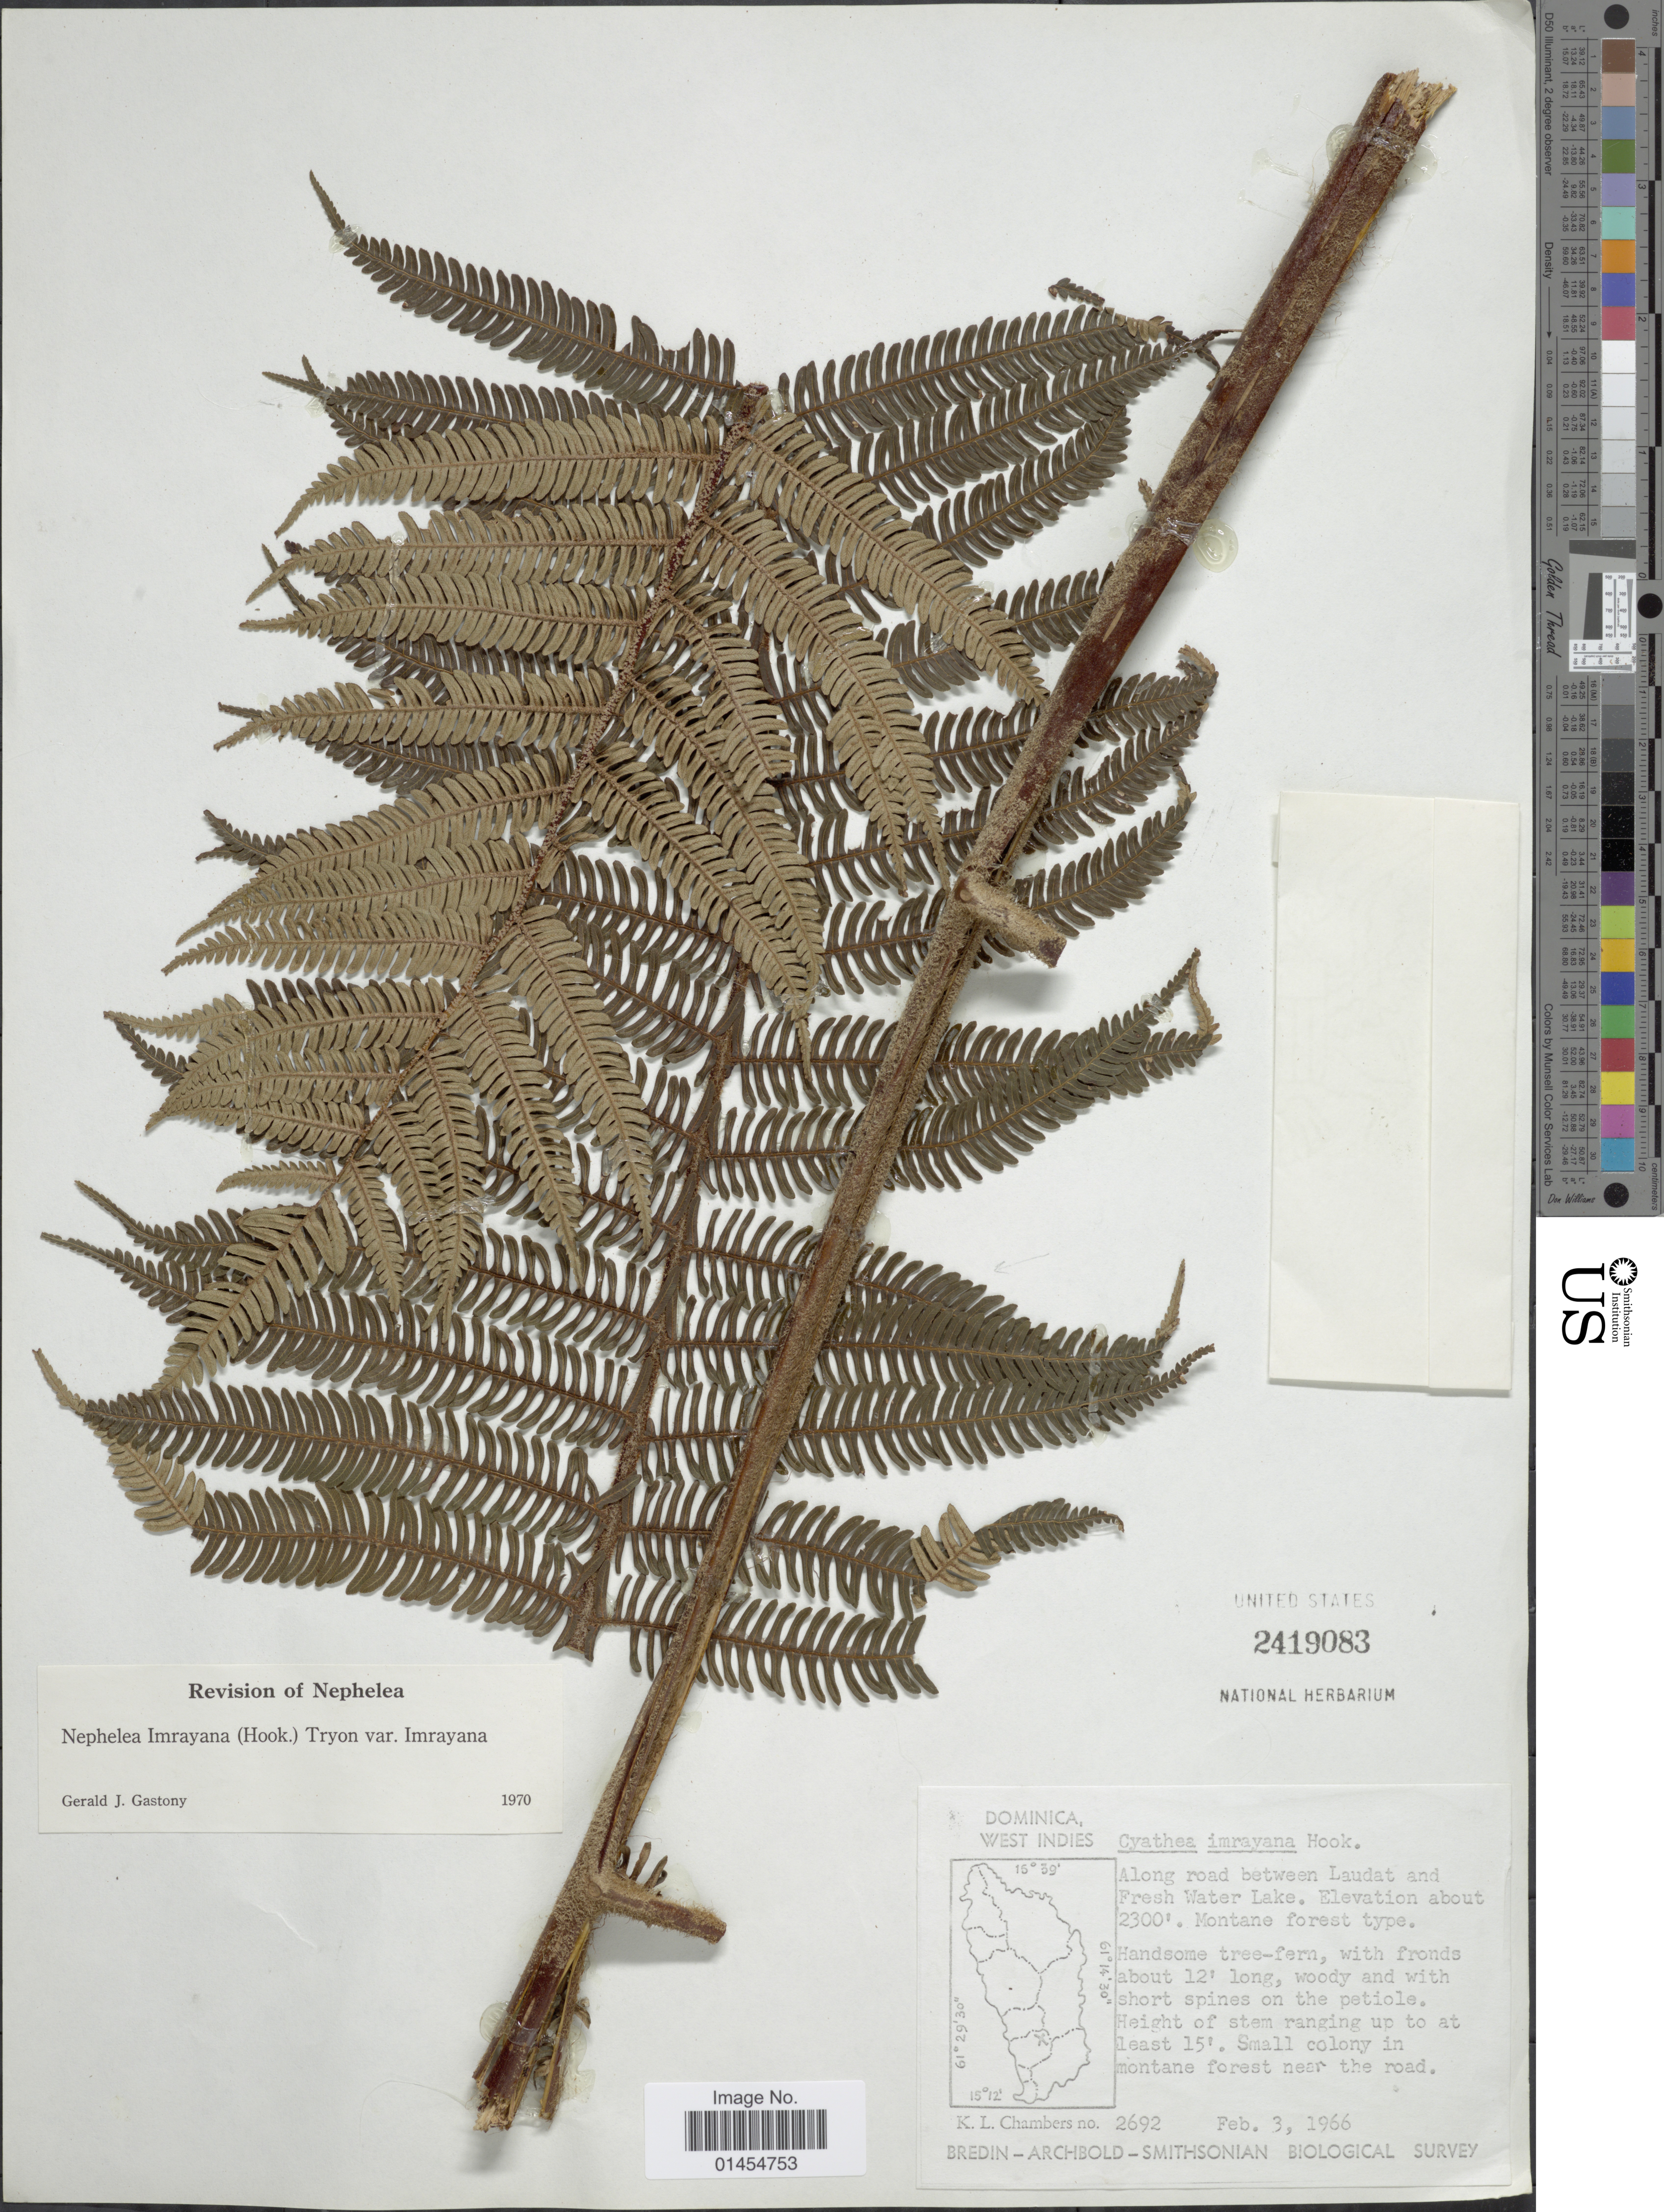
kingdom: Plantae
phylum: Tracheophyta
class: Polypodiopsida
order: Cyatheales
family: Cyatheaceae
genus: Alsophila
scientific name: Alsophila imrayana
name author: (Hook.) D.S. Conant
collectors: K. Chambers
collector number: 2692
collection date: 1966-02-03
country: Dominica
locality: West Indies. Along road between Laudat and Fresh Water Lake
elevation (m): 701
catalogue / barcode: US 2419083